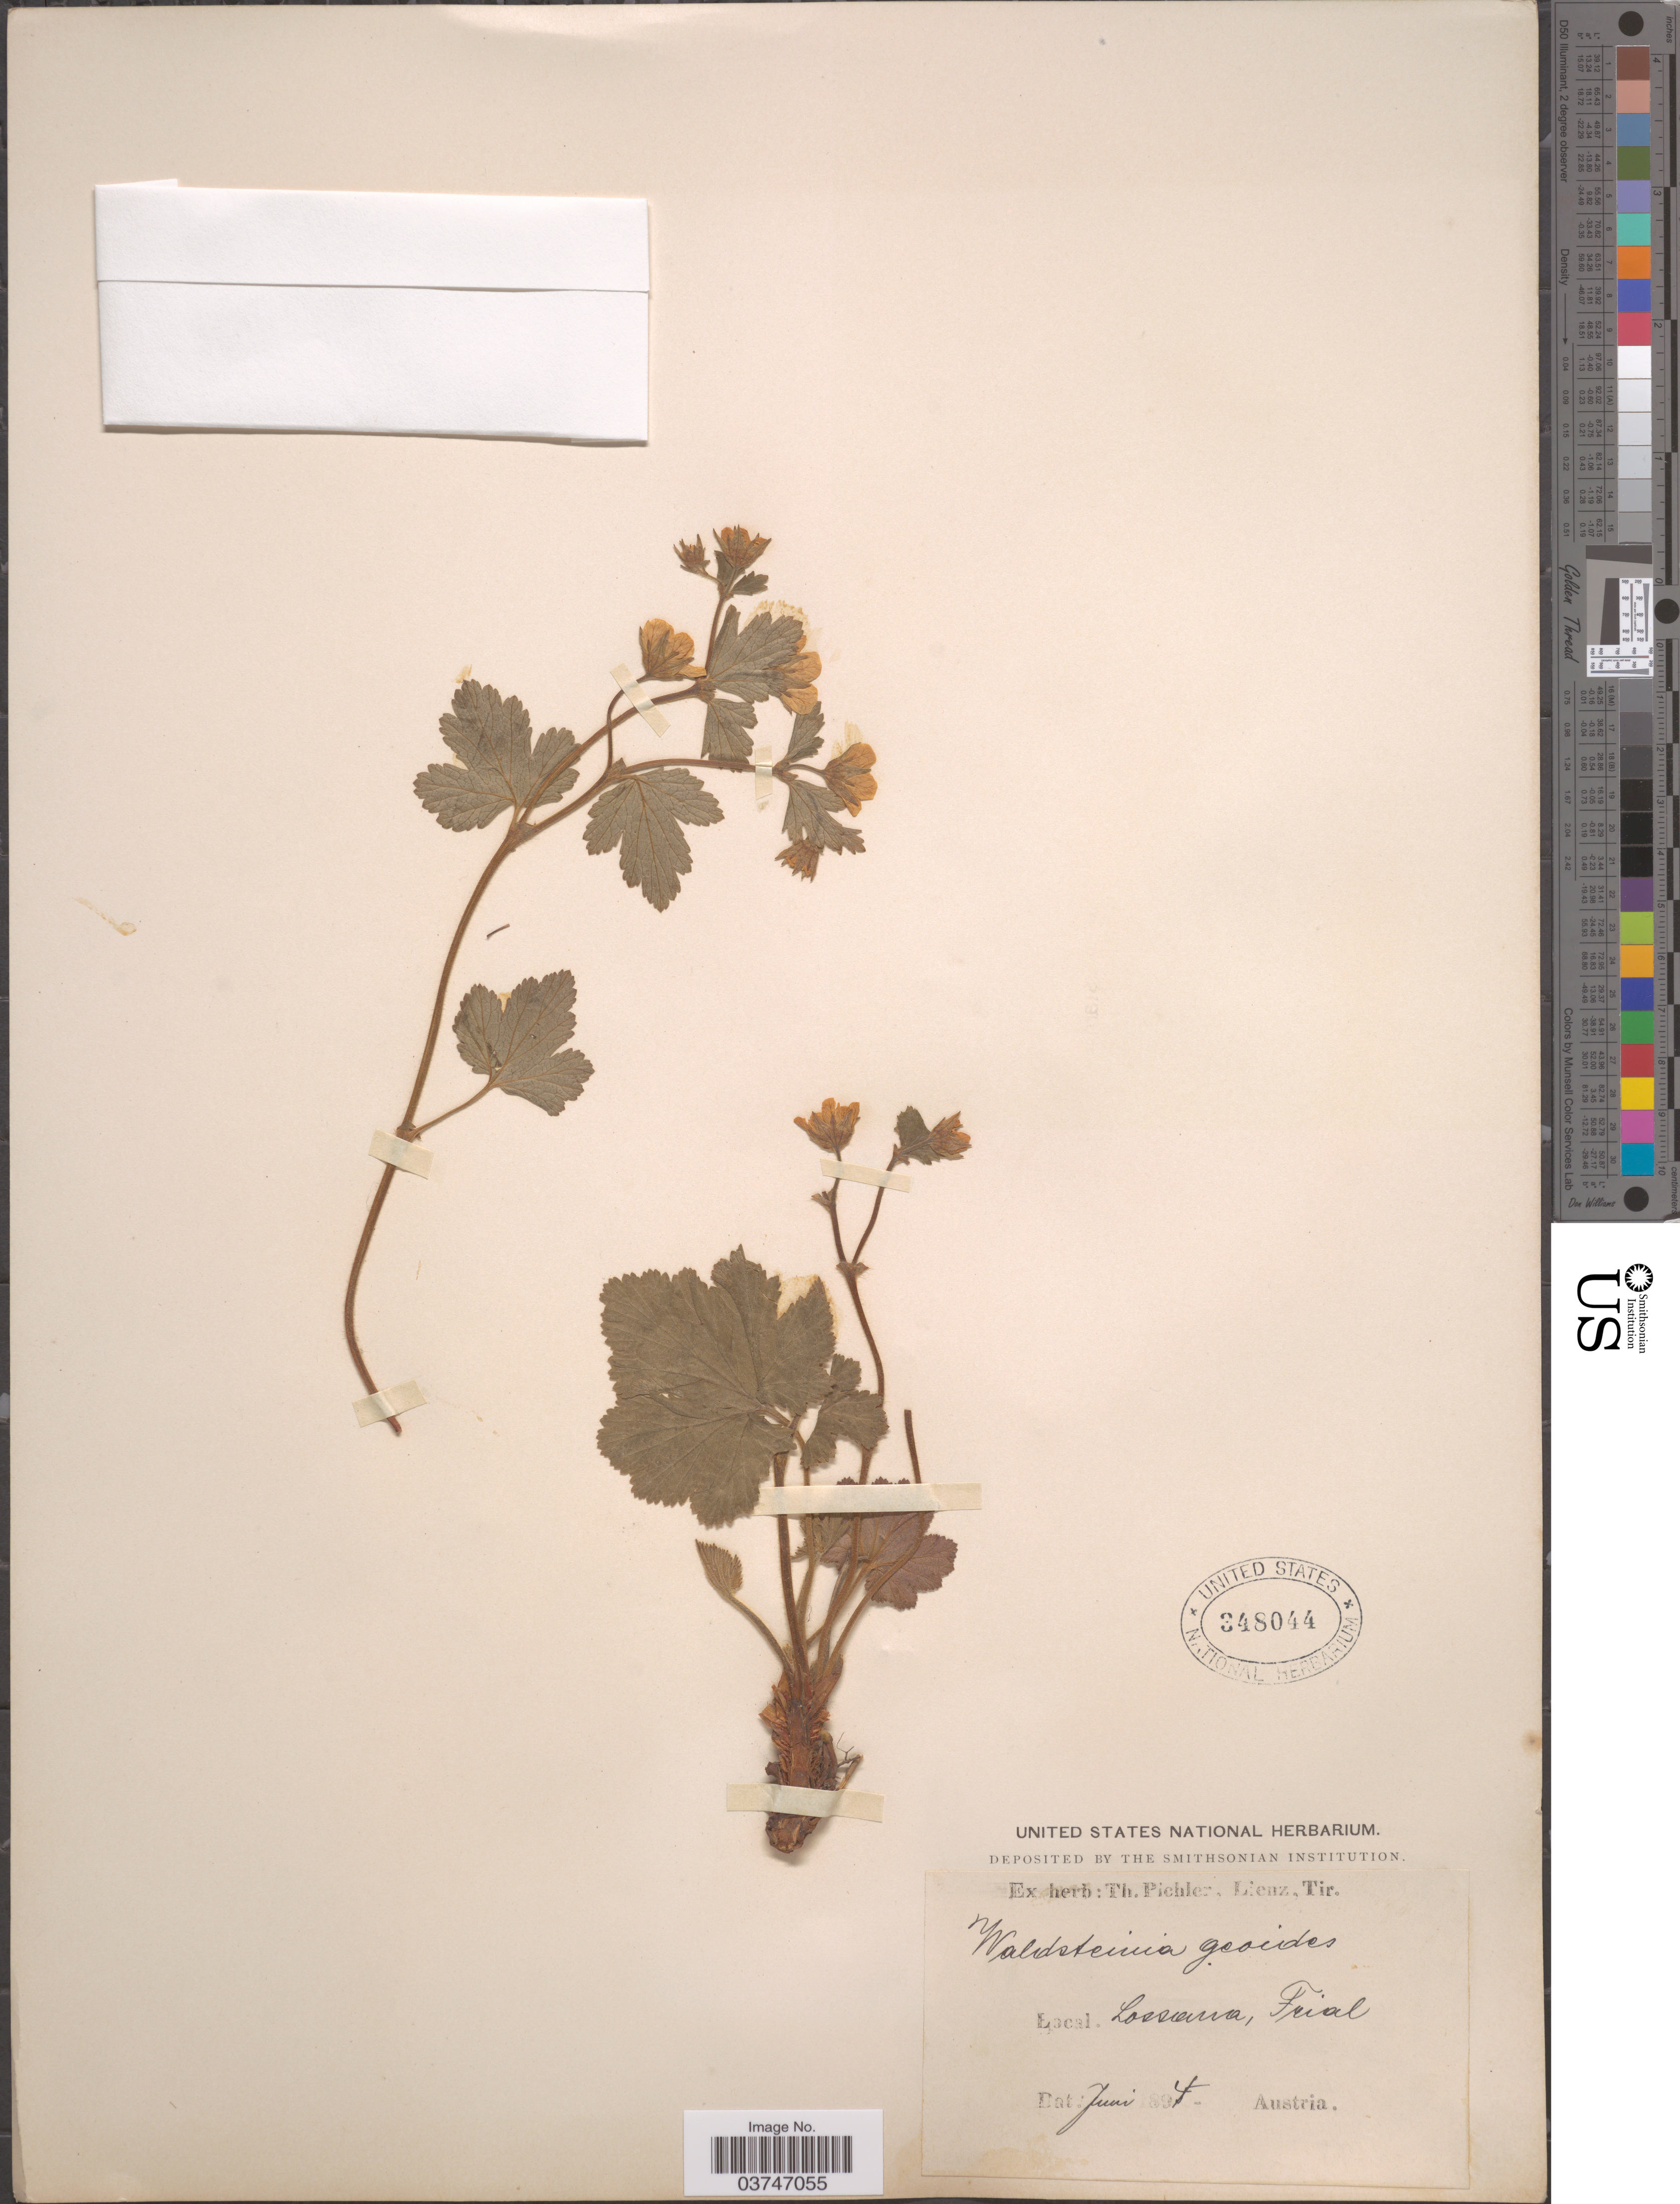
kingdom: Plantae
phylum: Tracheophyta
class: Magnoliopsida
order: Rosales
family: Rosaceae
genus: Waldsteinia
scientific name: Waldsteinia geoides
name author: Willd.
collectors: ex herb. T. Pichler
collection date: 1894-06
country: Austria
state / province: Tirol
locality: Lossana [interpreted].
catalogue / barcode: US 348044